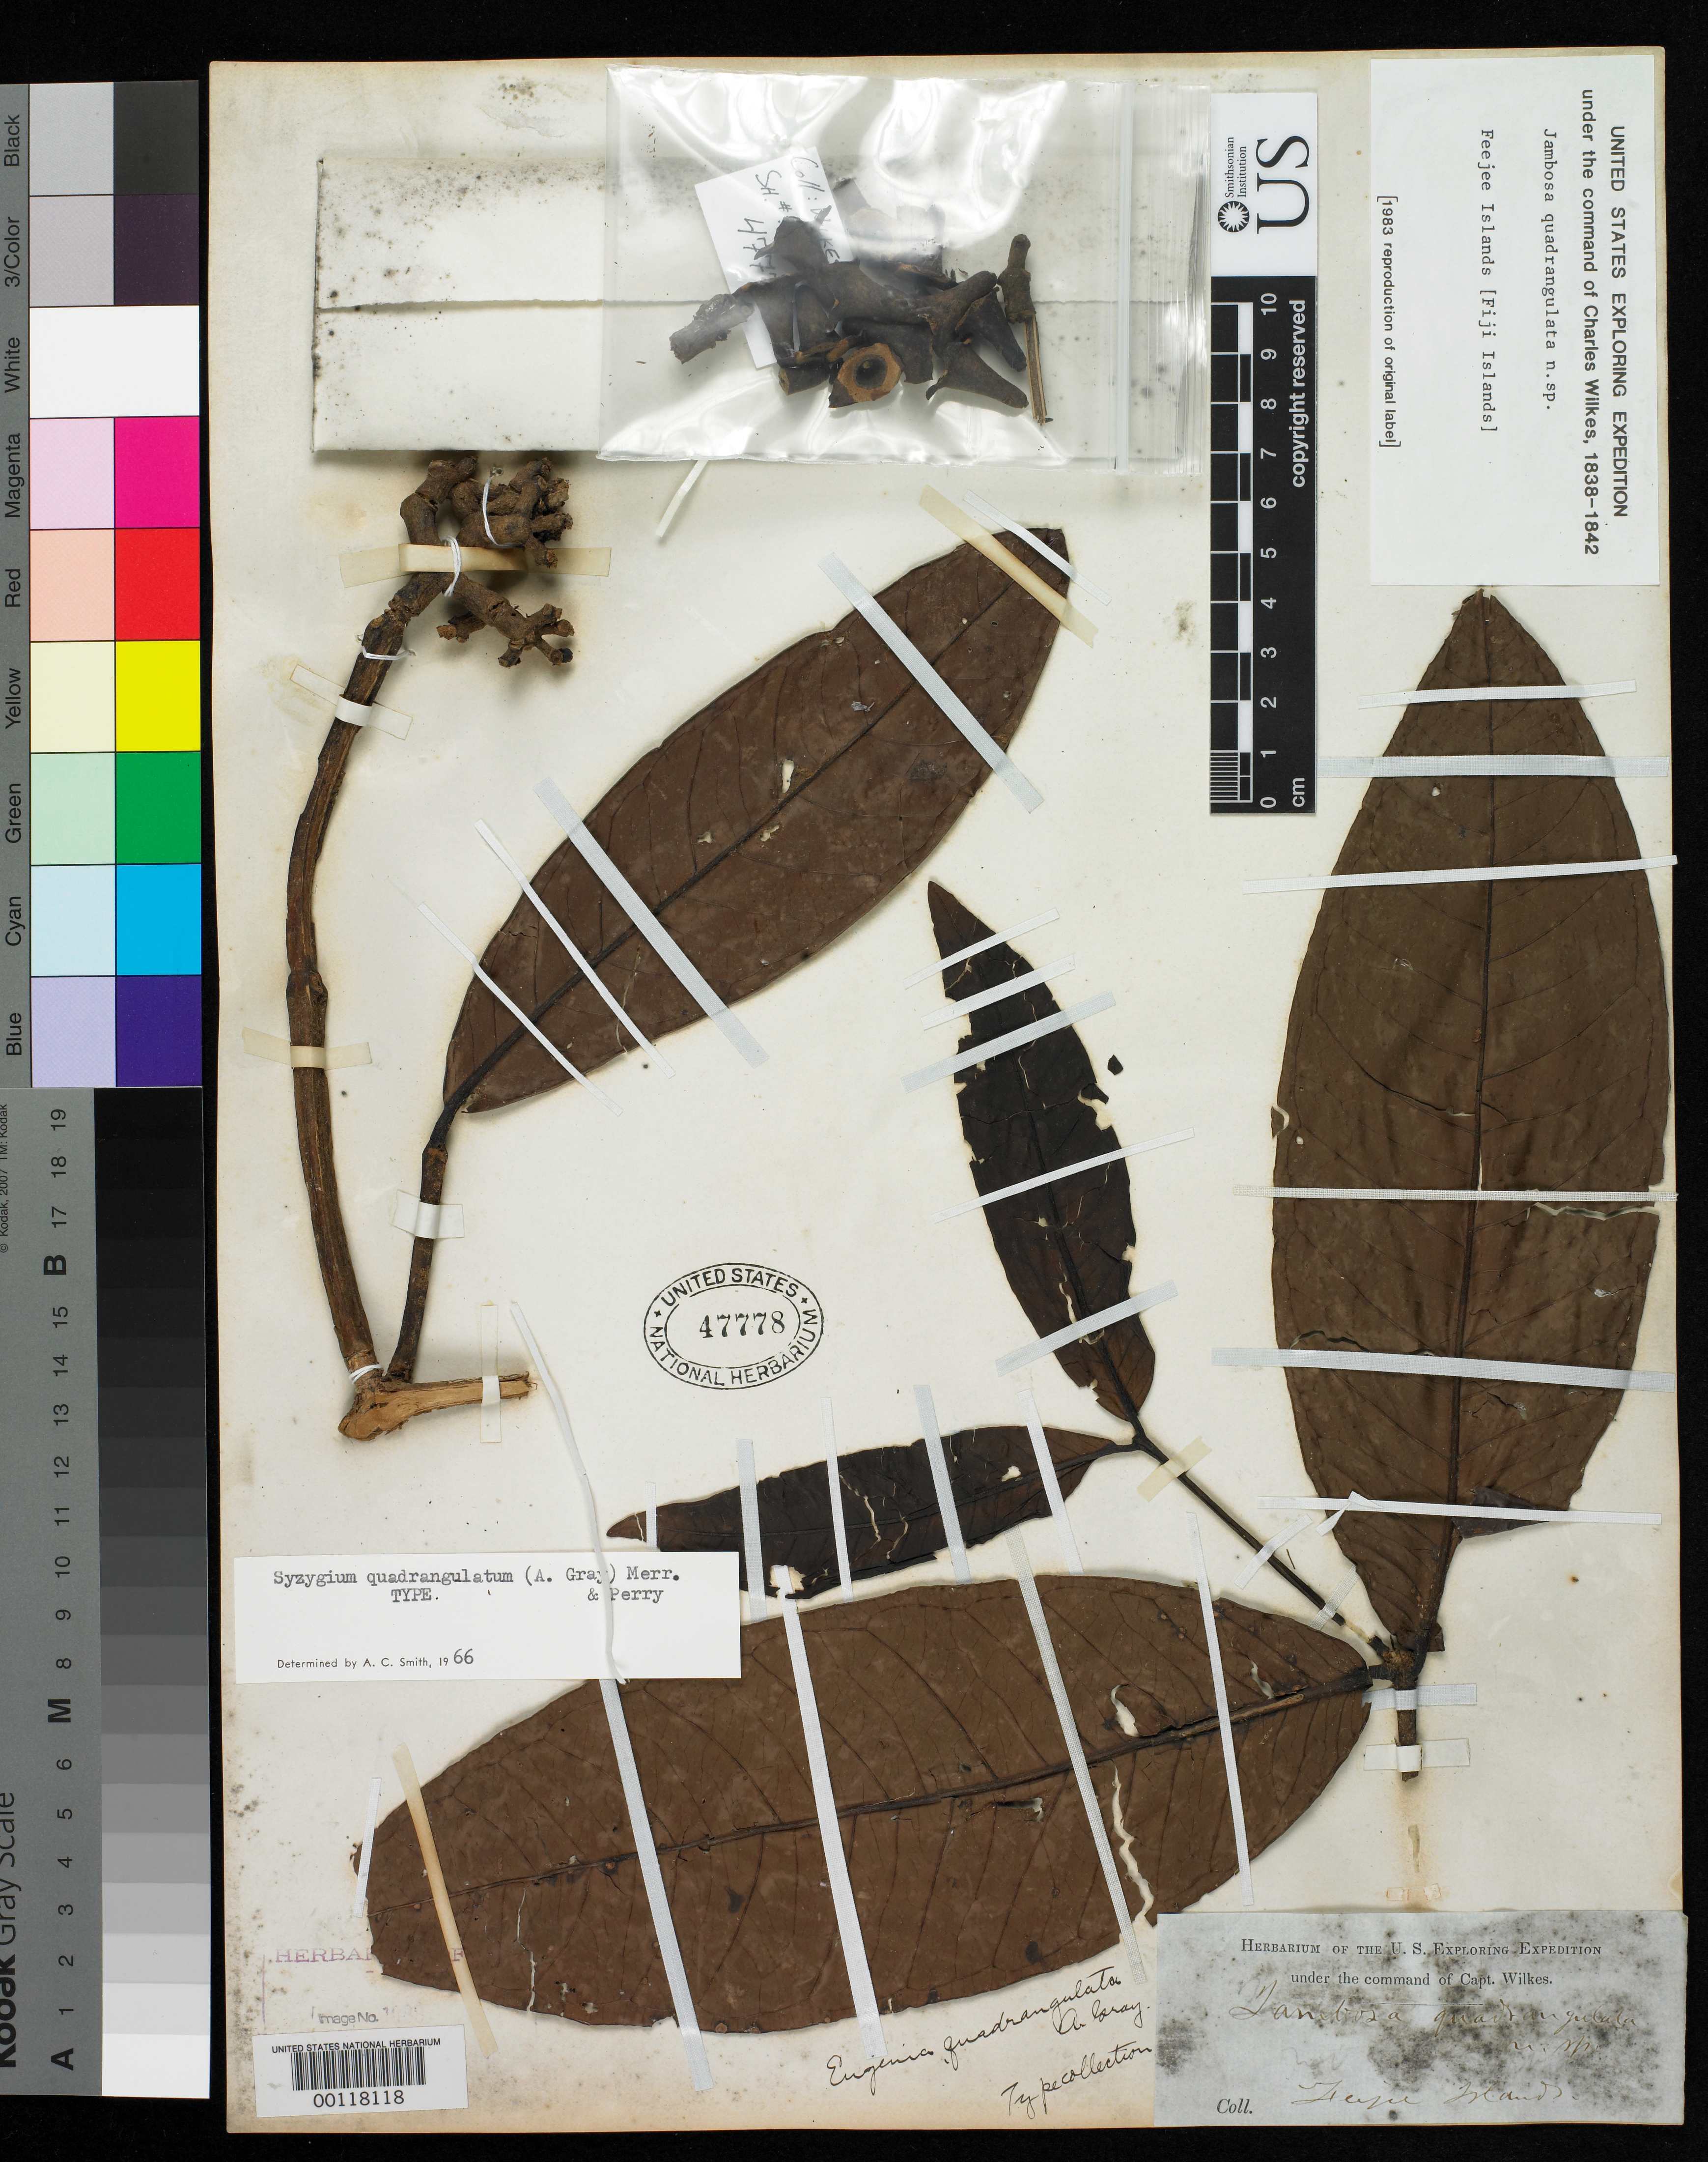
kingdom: Plantae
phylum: Tracheophyta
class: Magnoliopsida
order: Myrtales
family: Myrtaceae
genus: Eugenia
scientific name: Eugenia quadrangulata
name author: A. Gray in Wilkes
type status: Holotype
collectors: Wilkes Explor. Exped.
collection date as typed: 1838 to -- --- 1842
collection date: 1838/1842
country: Fiji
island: Ovalau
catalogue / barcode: US 47778